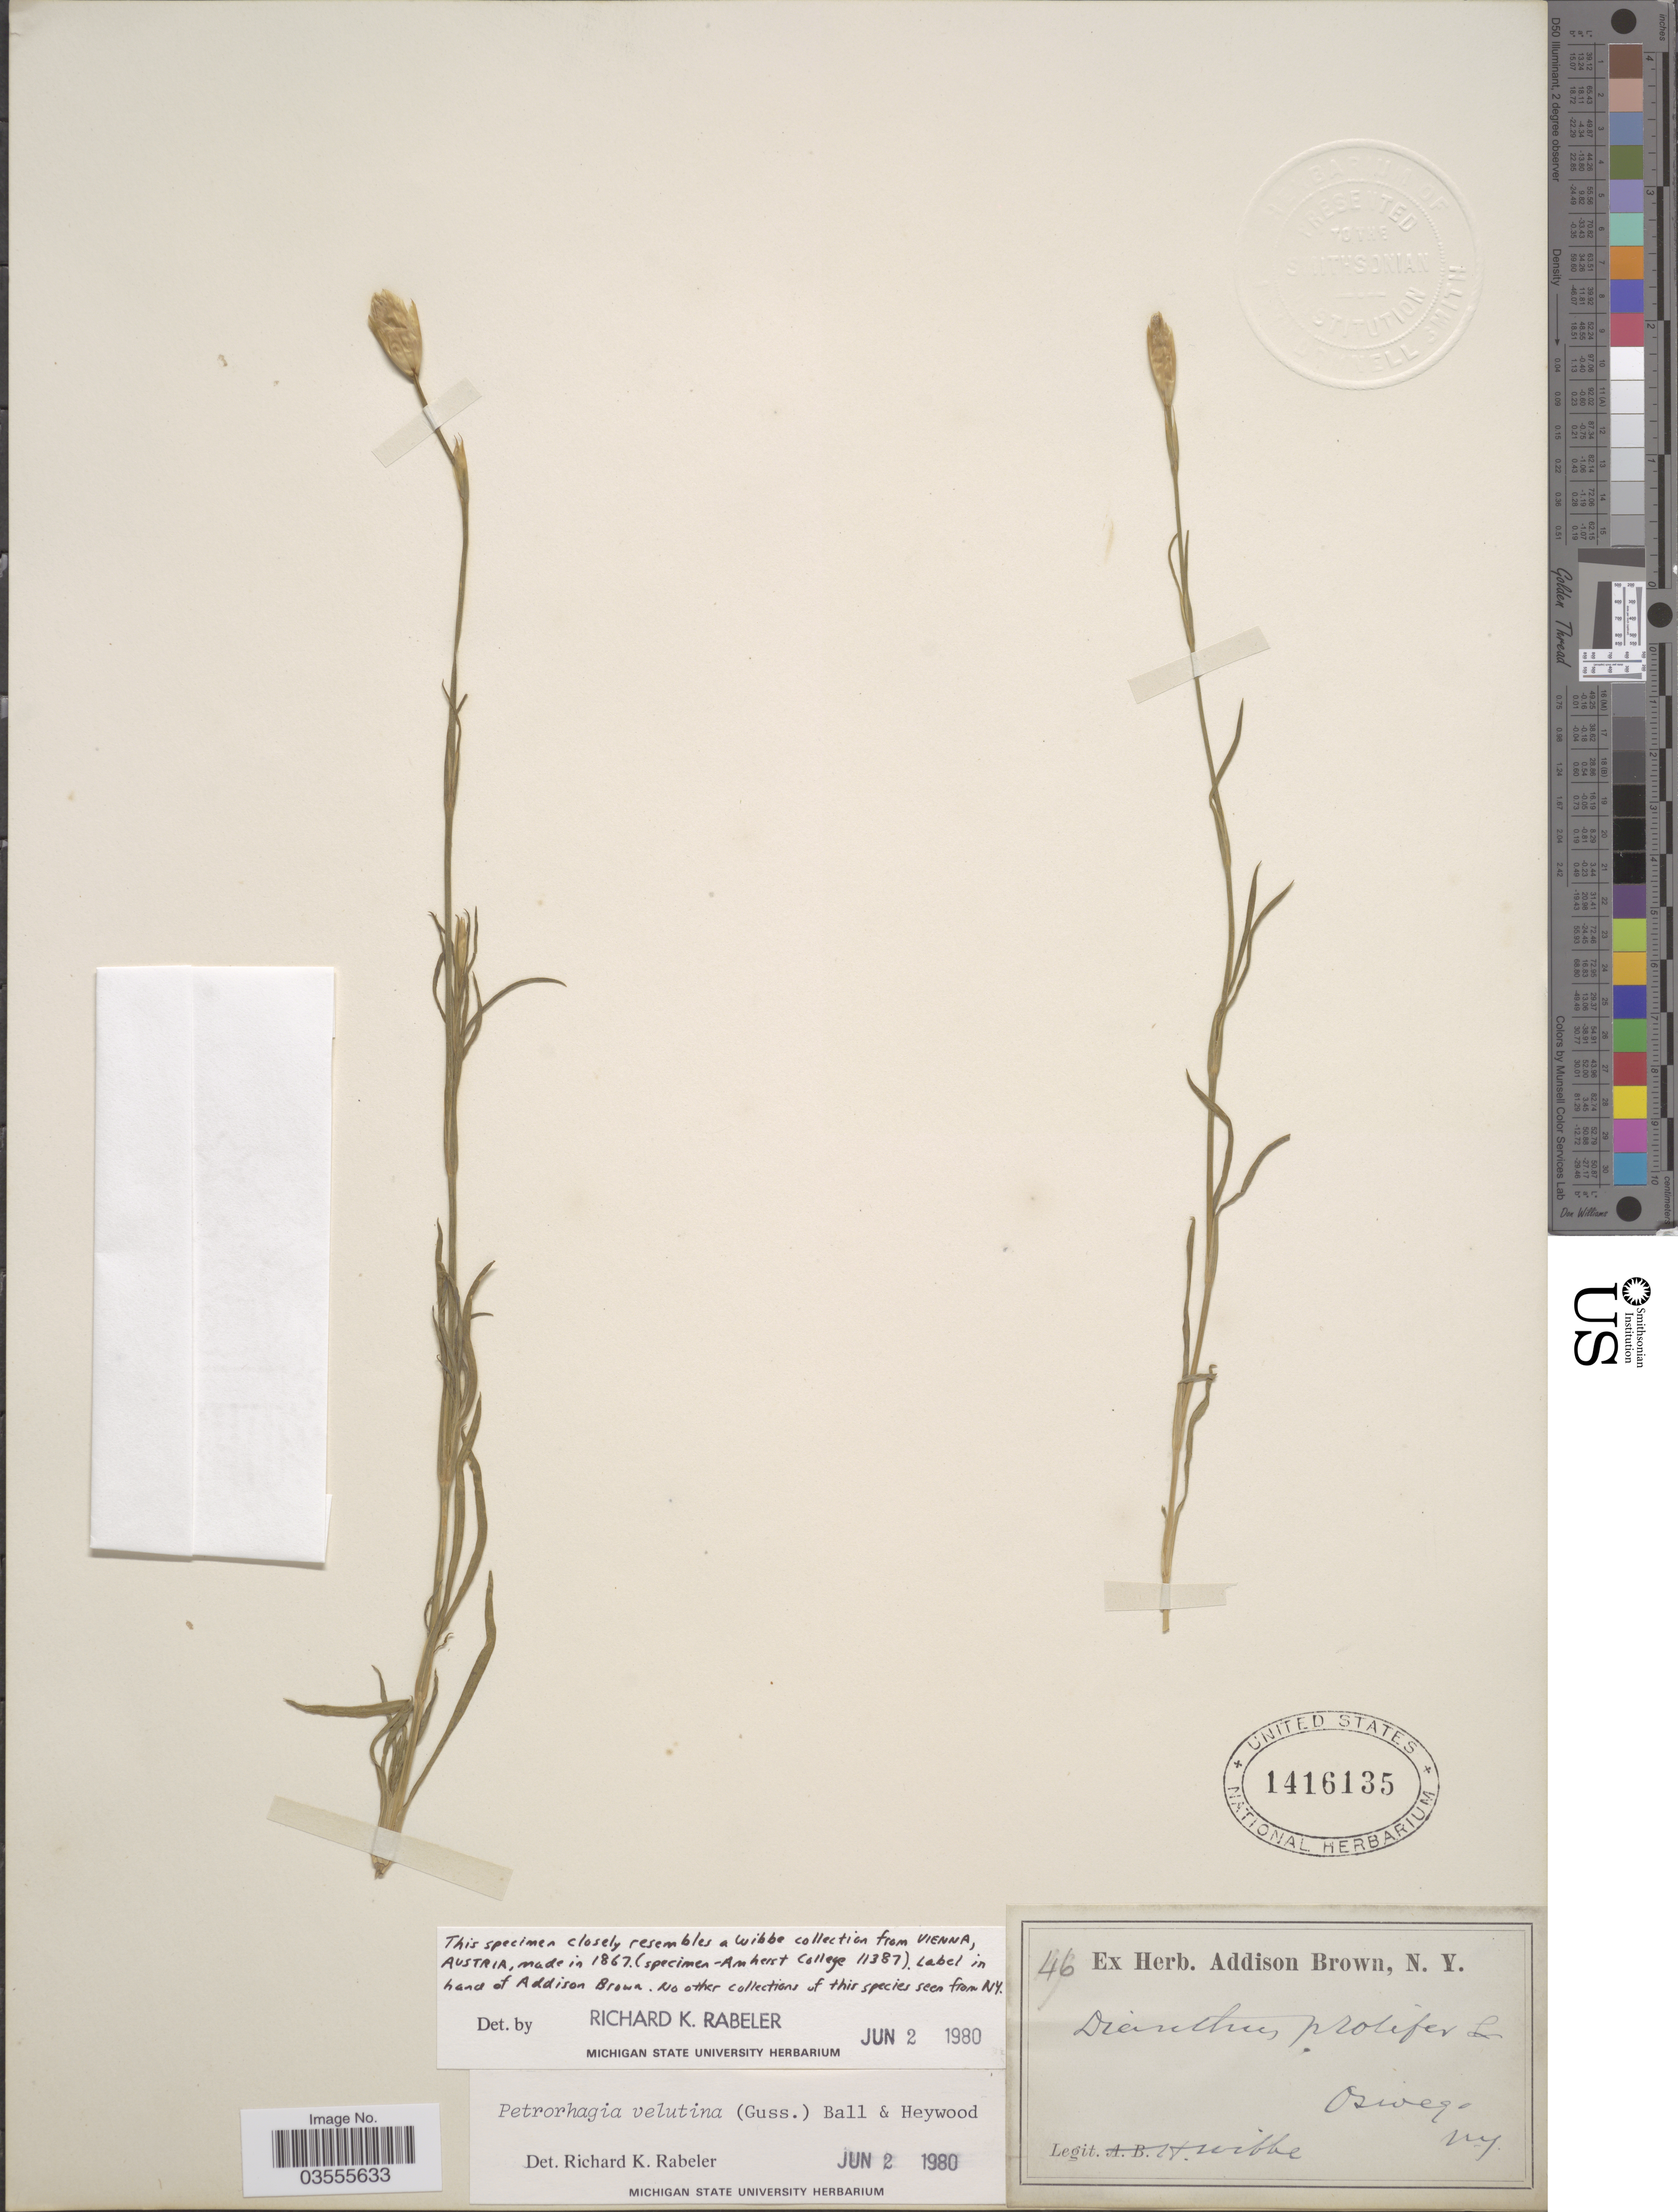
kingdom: Plantae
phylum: Tracheophyta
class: Magnoliopsida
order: Caryophyllales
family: Caryophyllaceae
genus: Petrorhagia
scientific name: Petrorhagia velutina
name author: (Guss.) P.W. Ball & Heywood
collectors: J. Wibbe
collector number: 46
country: United States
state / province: New York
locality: Oswego.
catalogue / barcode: US 1416135